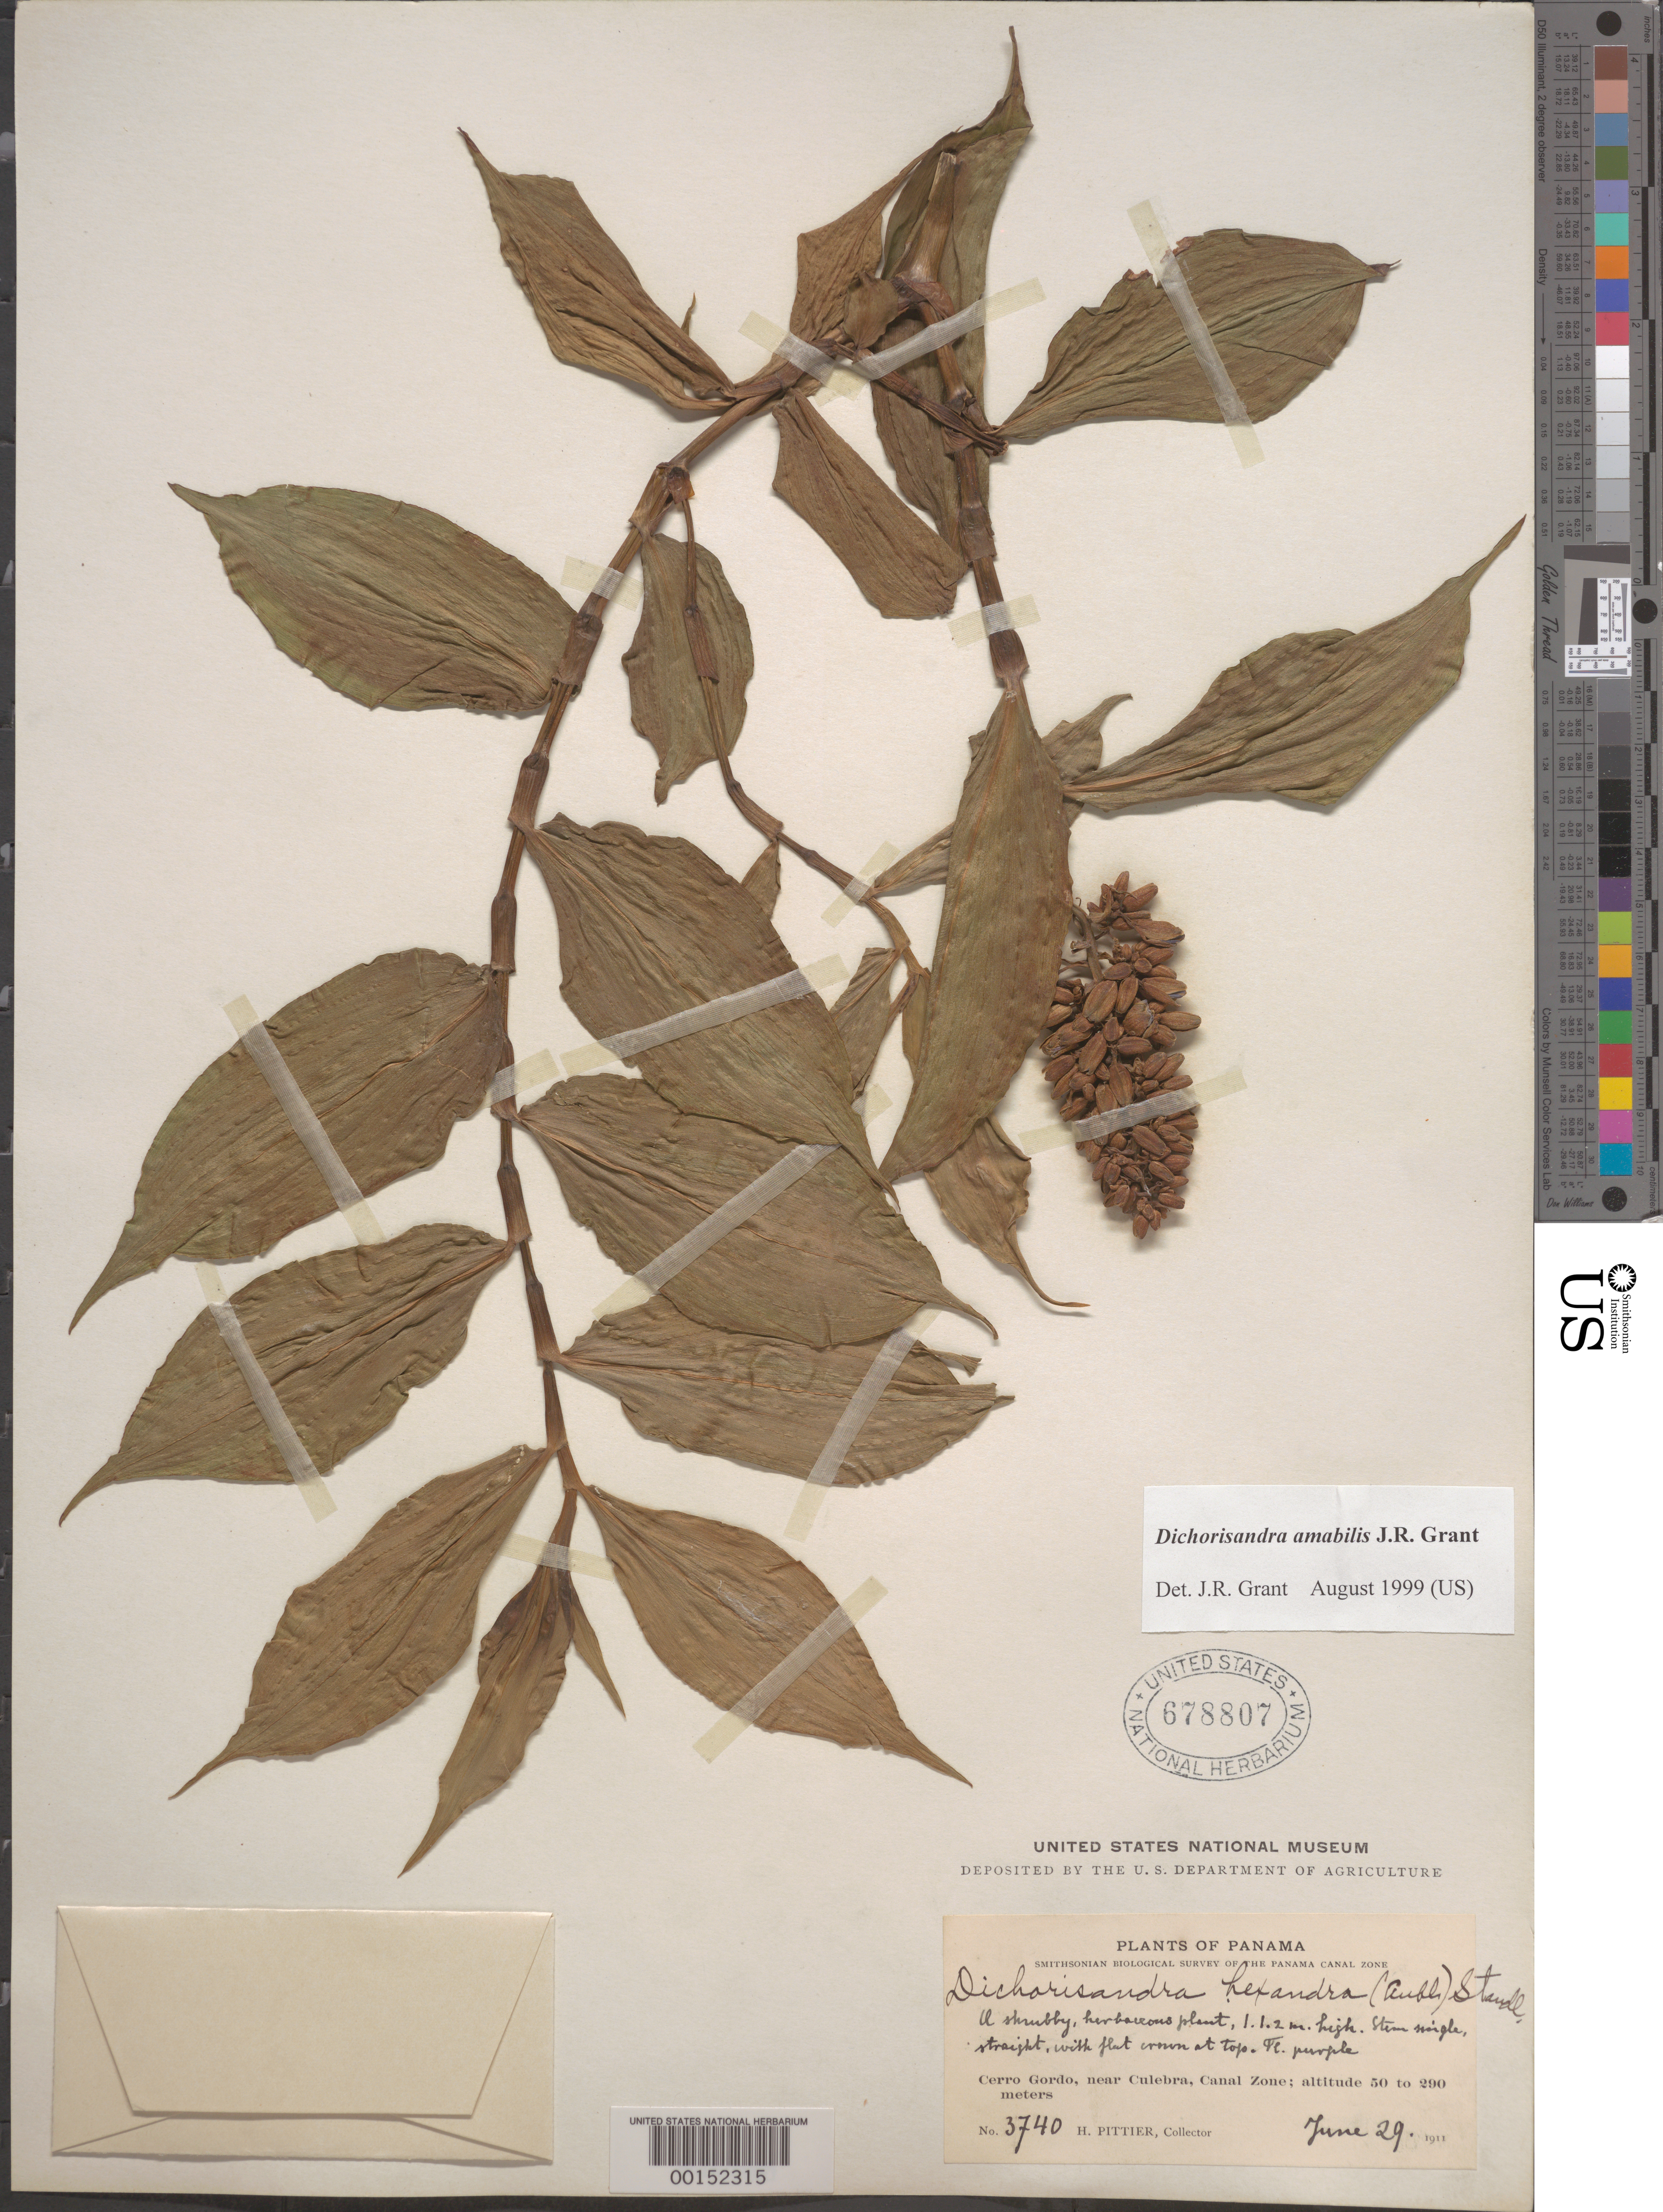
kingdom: Plantae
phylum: Tracheophyta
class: Liliopsida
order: Commelinales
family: Commelinaceae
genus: Dichorisandra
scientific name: Dichorisandra hexandra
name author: (Aubl.) Standl.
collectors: H. F. Pittier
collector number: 3740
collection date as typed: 29 Jun 1911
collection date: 1911-06-29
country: Panama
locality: Cerro Gordo; near Culebra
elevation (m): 50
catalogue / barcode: US 678807